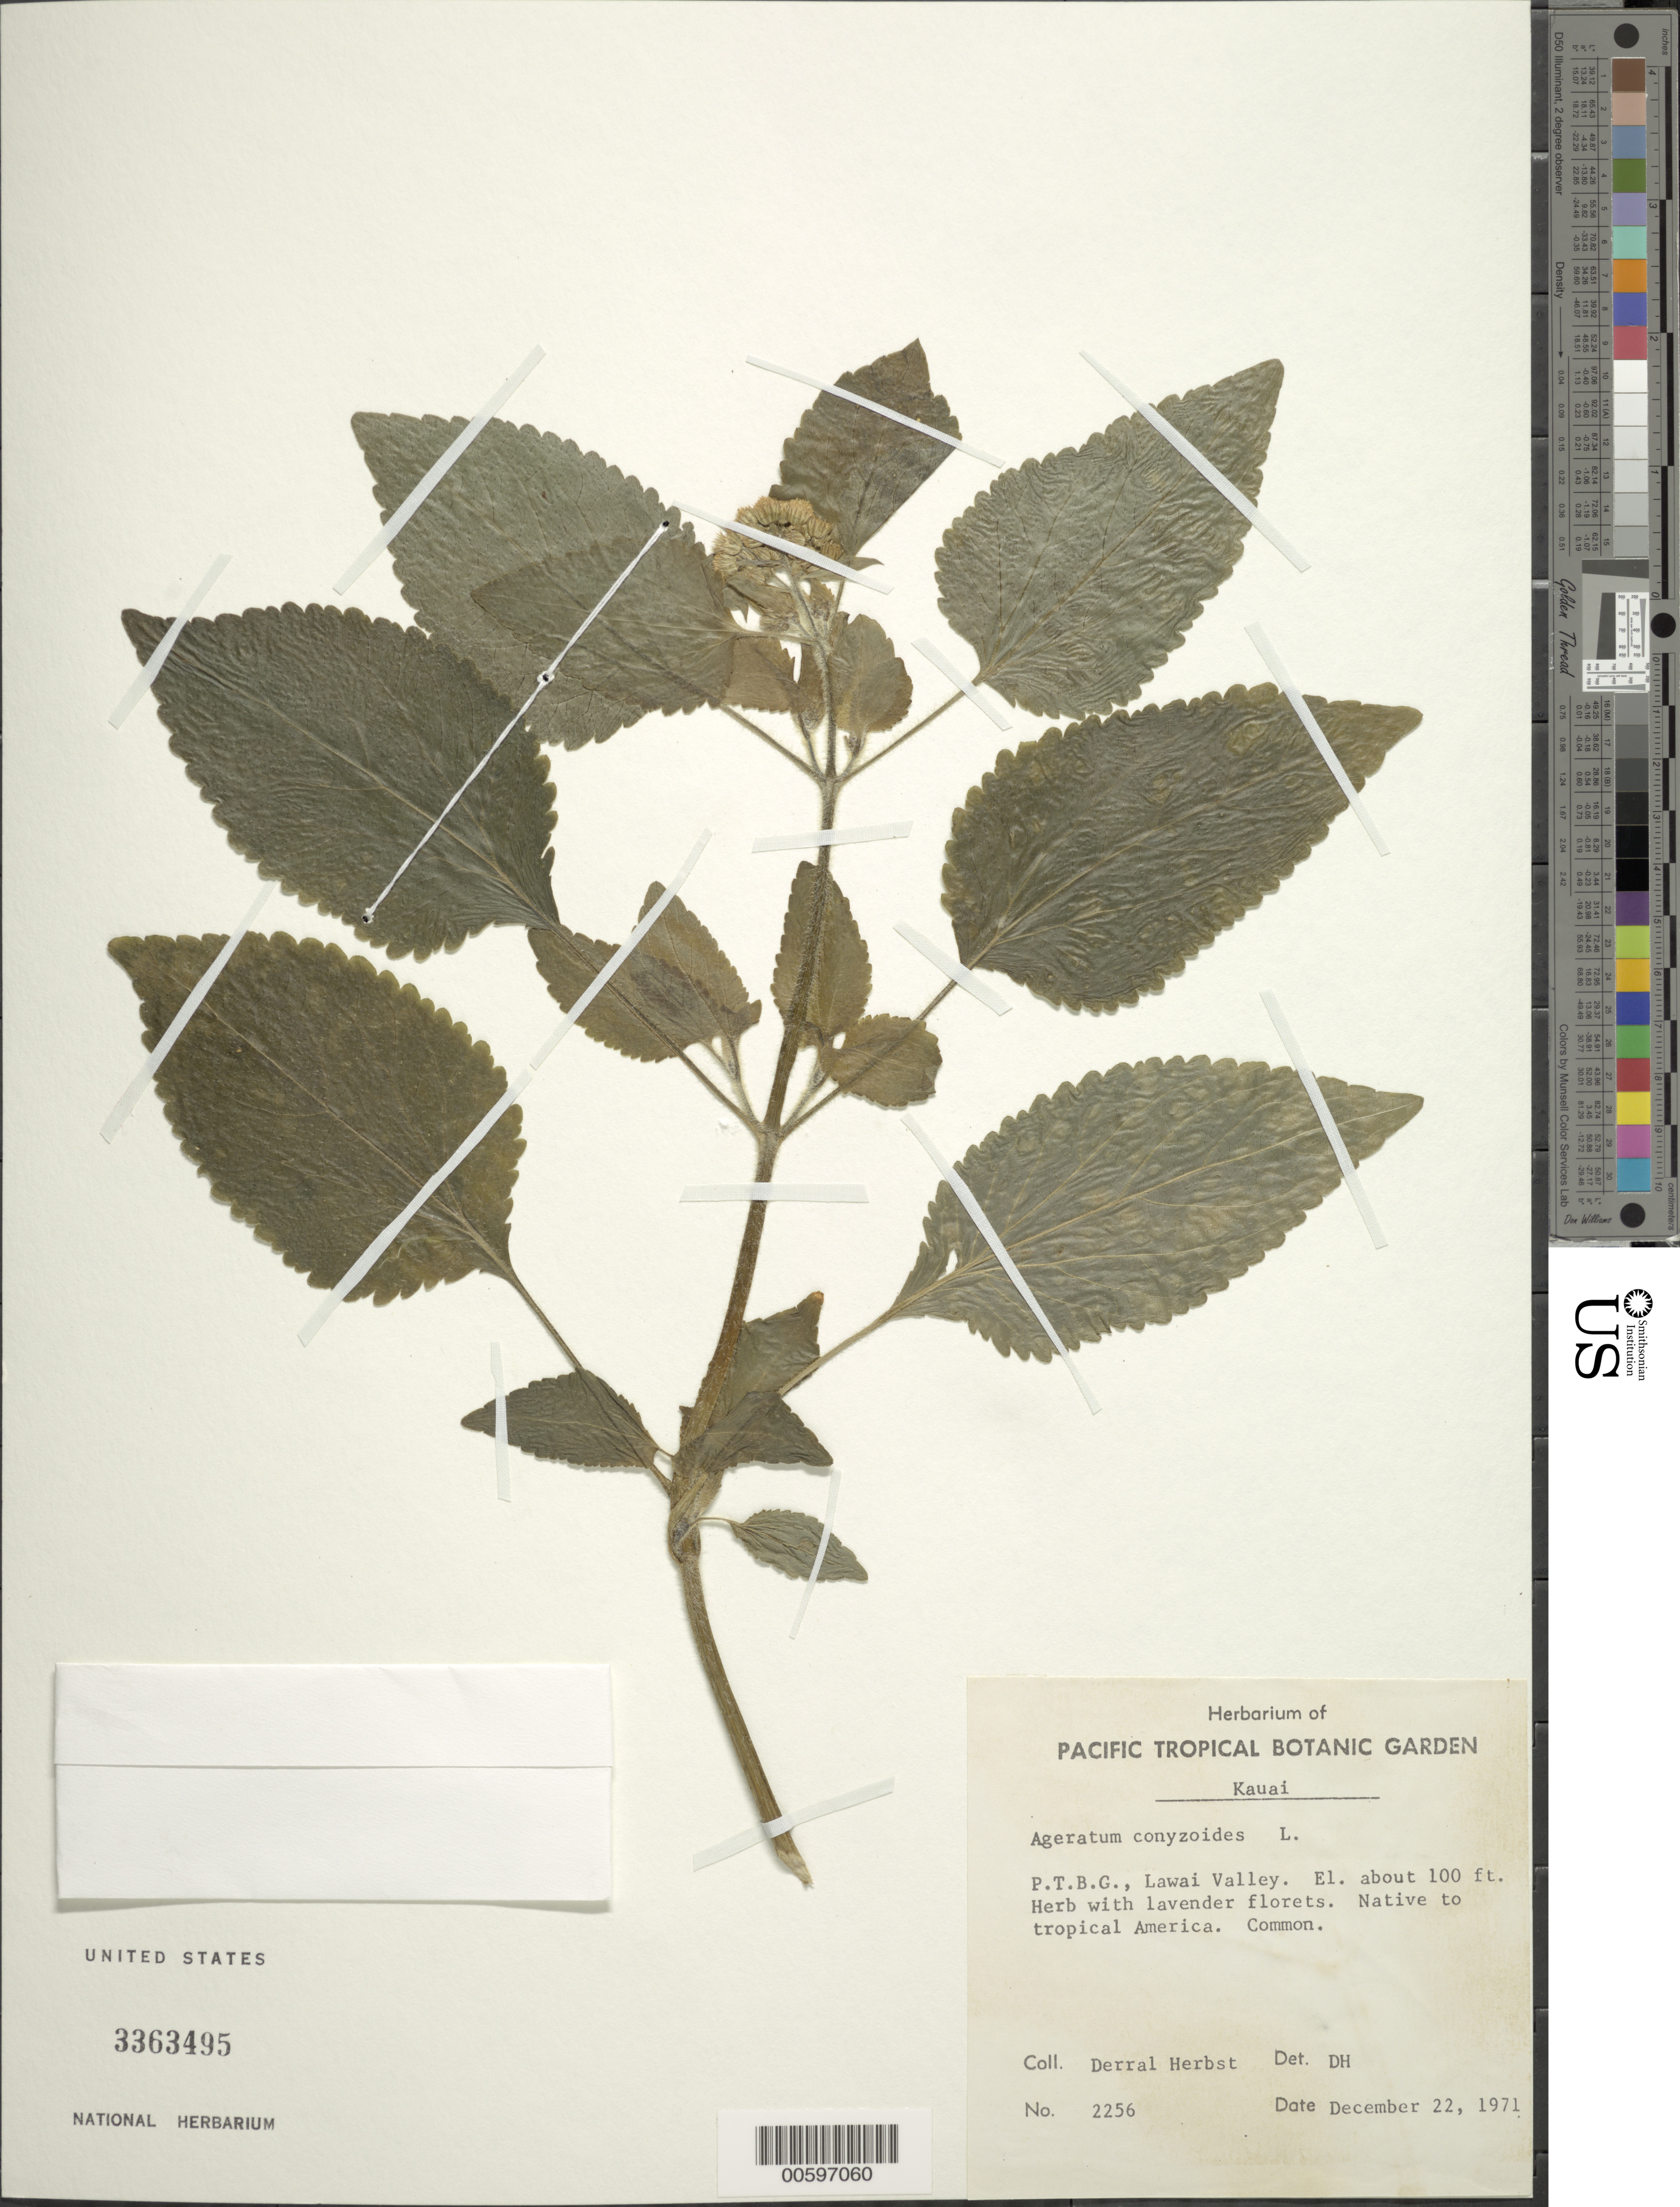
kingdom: Plantae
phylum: Tracheophyta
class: Magnoliopsida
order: Asterales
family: Asteraceae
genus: Ageratum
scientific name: Ageratum conyzoides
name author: L.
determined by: Herbst, D. R.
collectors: D. R. Herbst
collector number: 2256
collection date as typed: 22 Dec 1971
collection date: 1971-12-22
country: United States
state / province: Hawaii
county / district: Kauai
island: Kaua'i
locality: P.T.B.G., Lawai Valley.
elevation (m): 30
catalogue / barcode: US 3363495